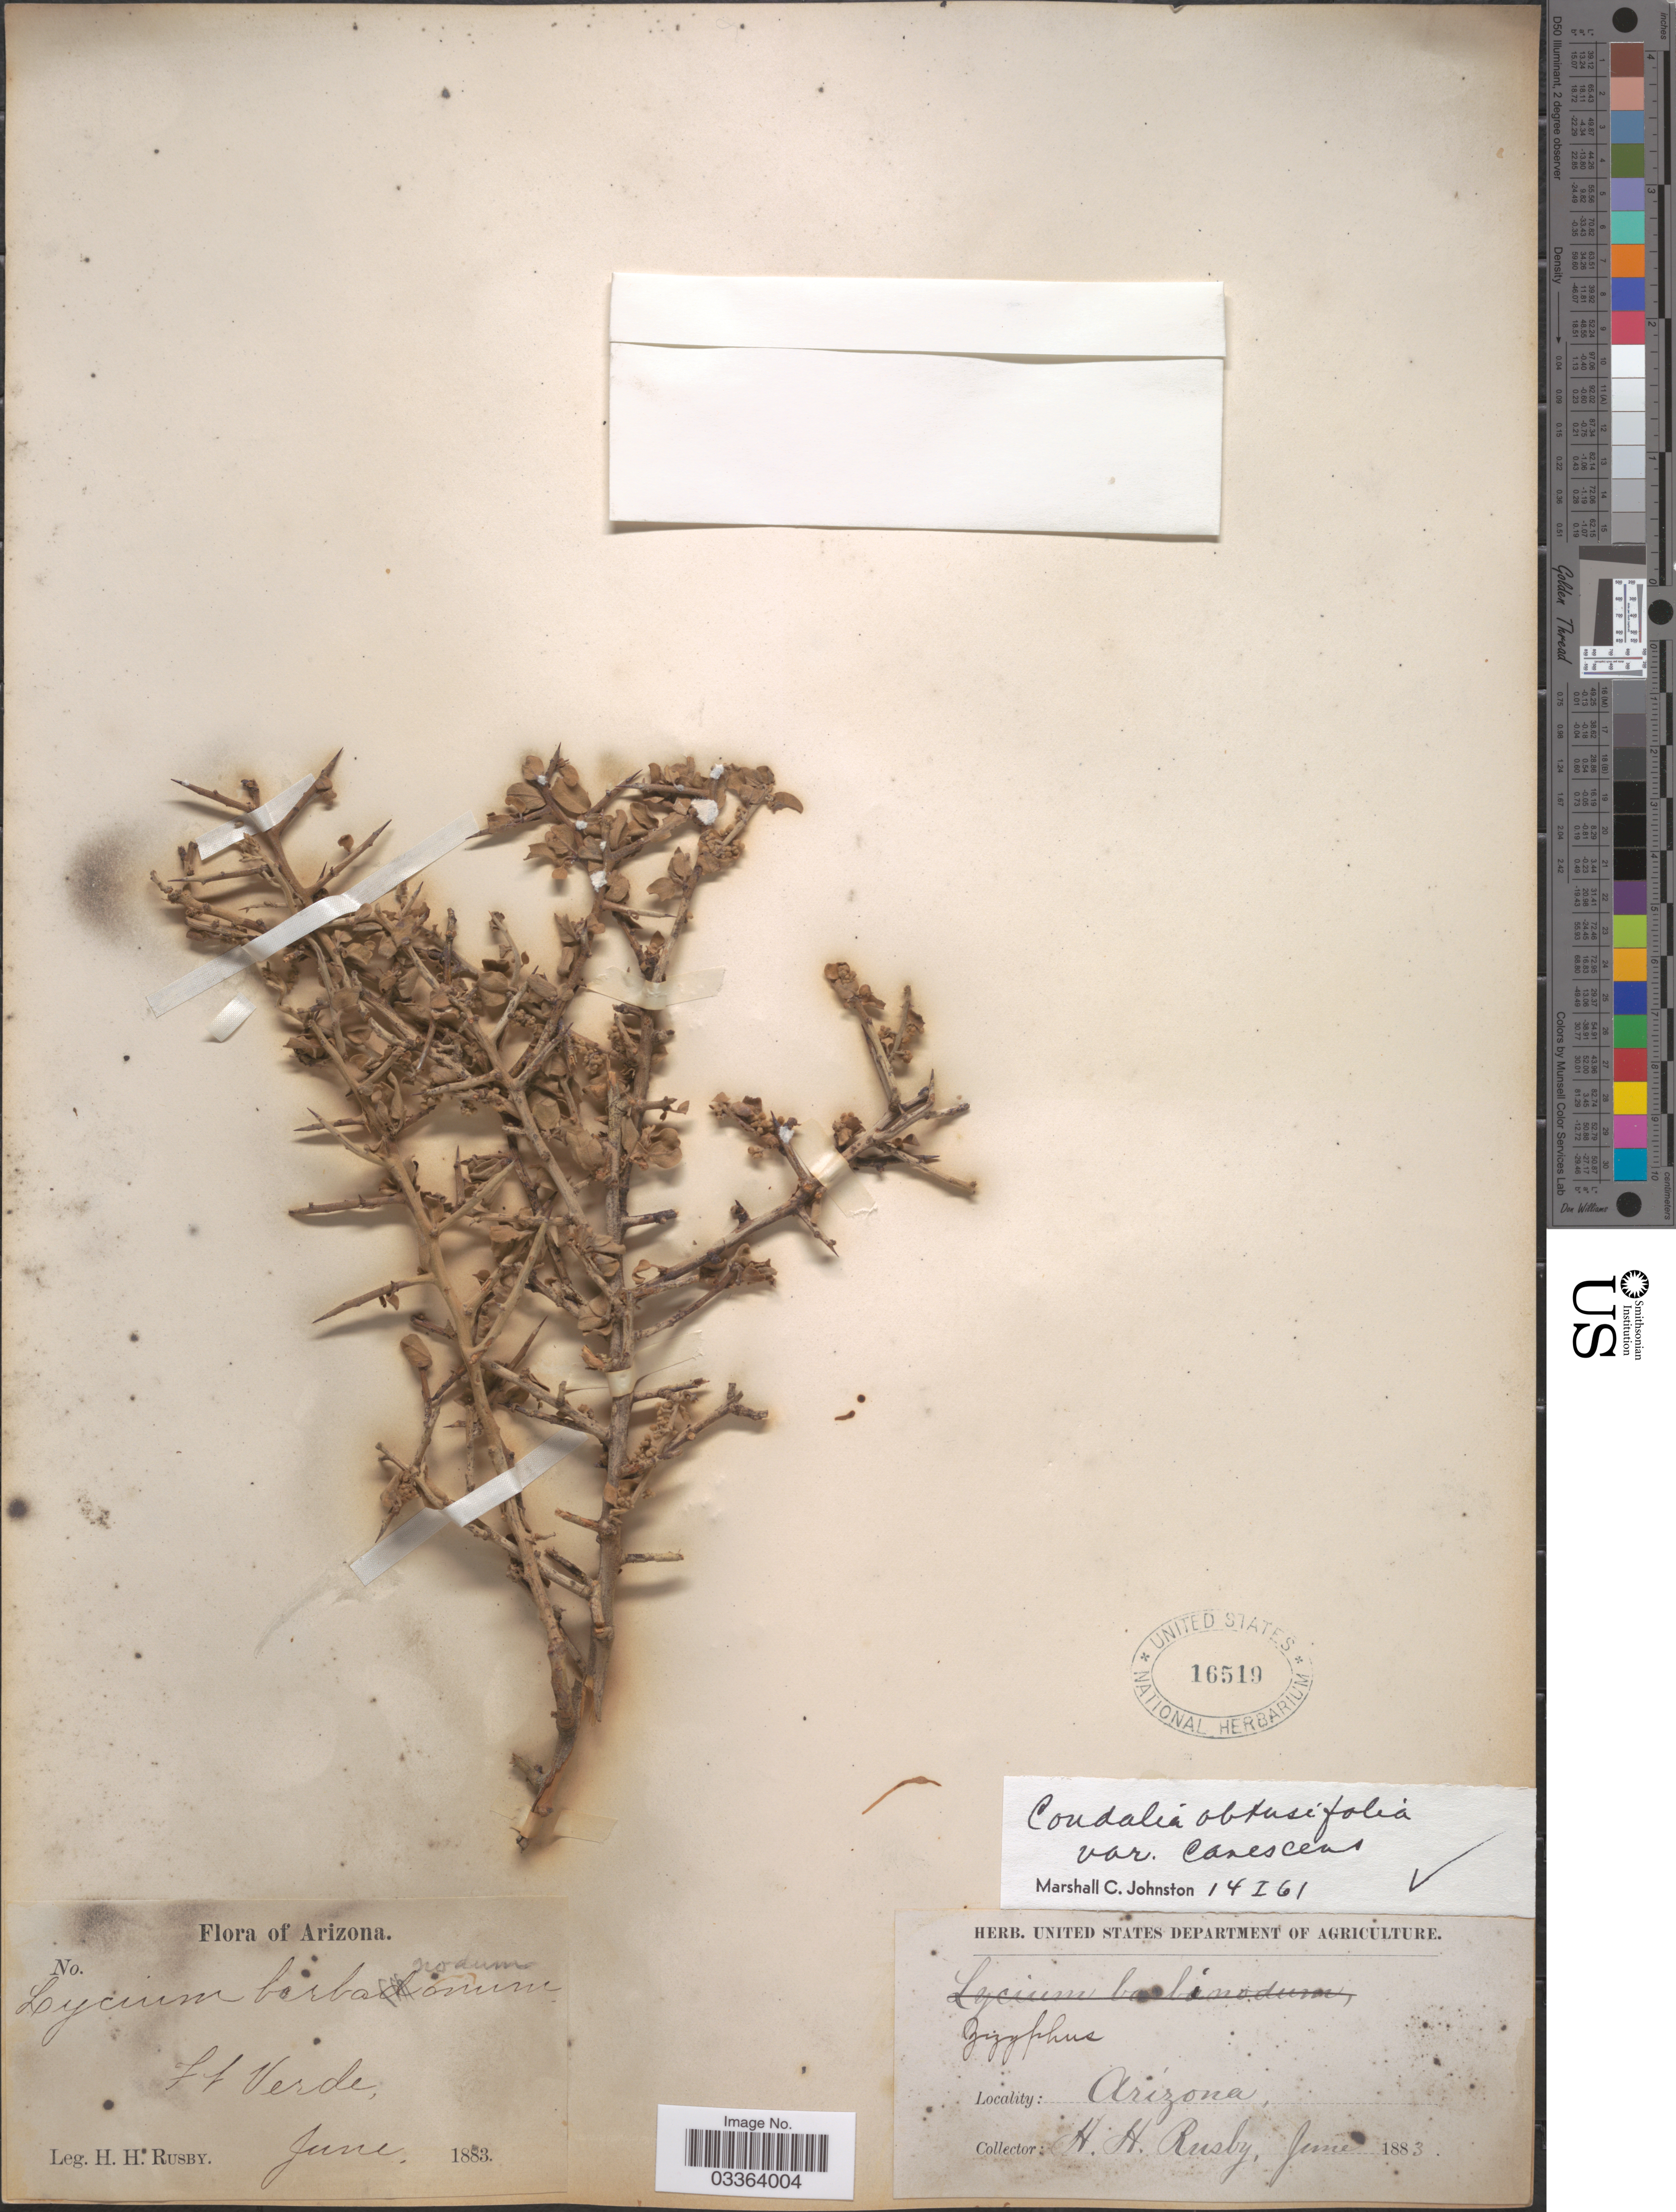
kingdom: Plantae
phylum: Tracheophyta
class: Magnoliopsida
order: Rosales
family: Rhamnaceae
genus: Sarcomphalus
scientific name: Sarcomphalus obtusifolius var. canescens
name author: (A. Gray) Hauenschild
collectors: H. H. Rusby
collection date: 1883-06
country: United States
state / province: Arizona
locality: Ft. Verde.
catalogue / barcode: US 16519